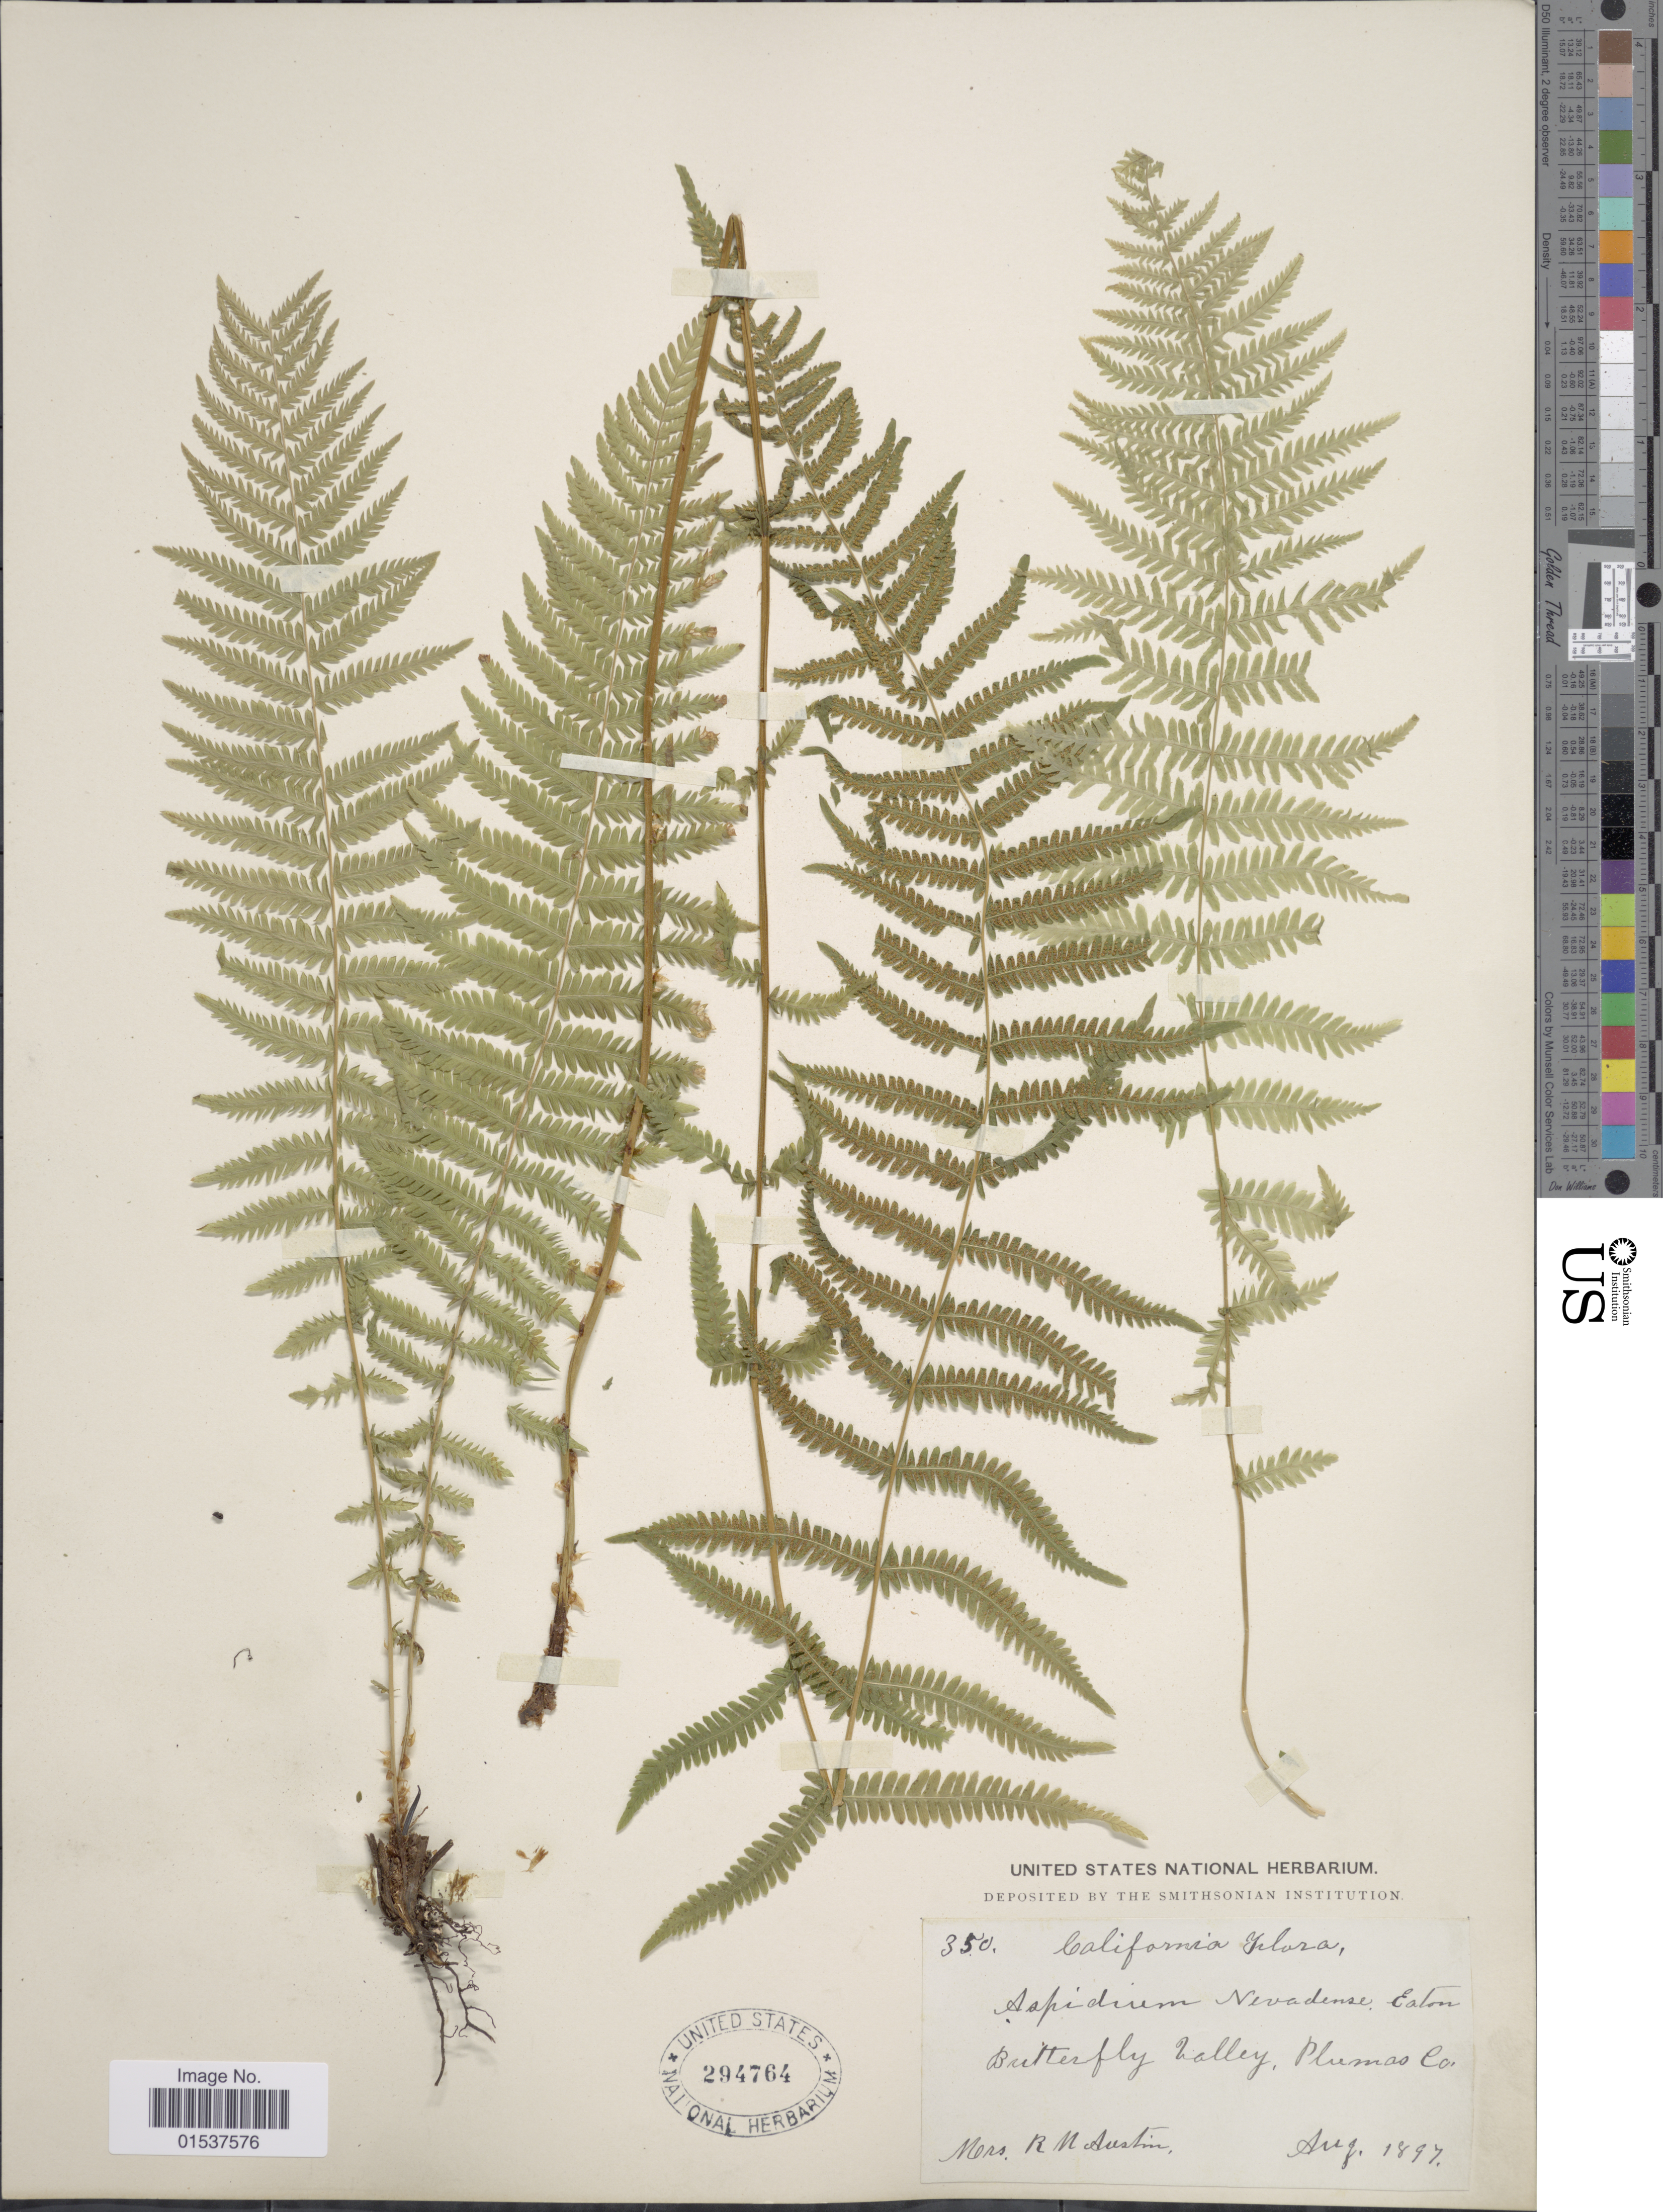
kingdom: Plantae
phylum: Tracheophyta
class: Polypodiopsida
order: Polypodiales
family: Thelypteridaceae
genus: Parathelypteris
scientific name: Parathelypteris nevadensis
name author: (Baker) Holttum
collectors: R. Austin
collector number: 350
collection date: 1897-08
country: United States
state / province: California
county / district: Plumas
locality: Butterfly Valley, Plumas Co.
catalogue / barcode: US 294764